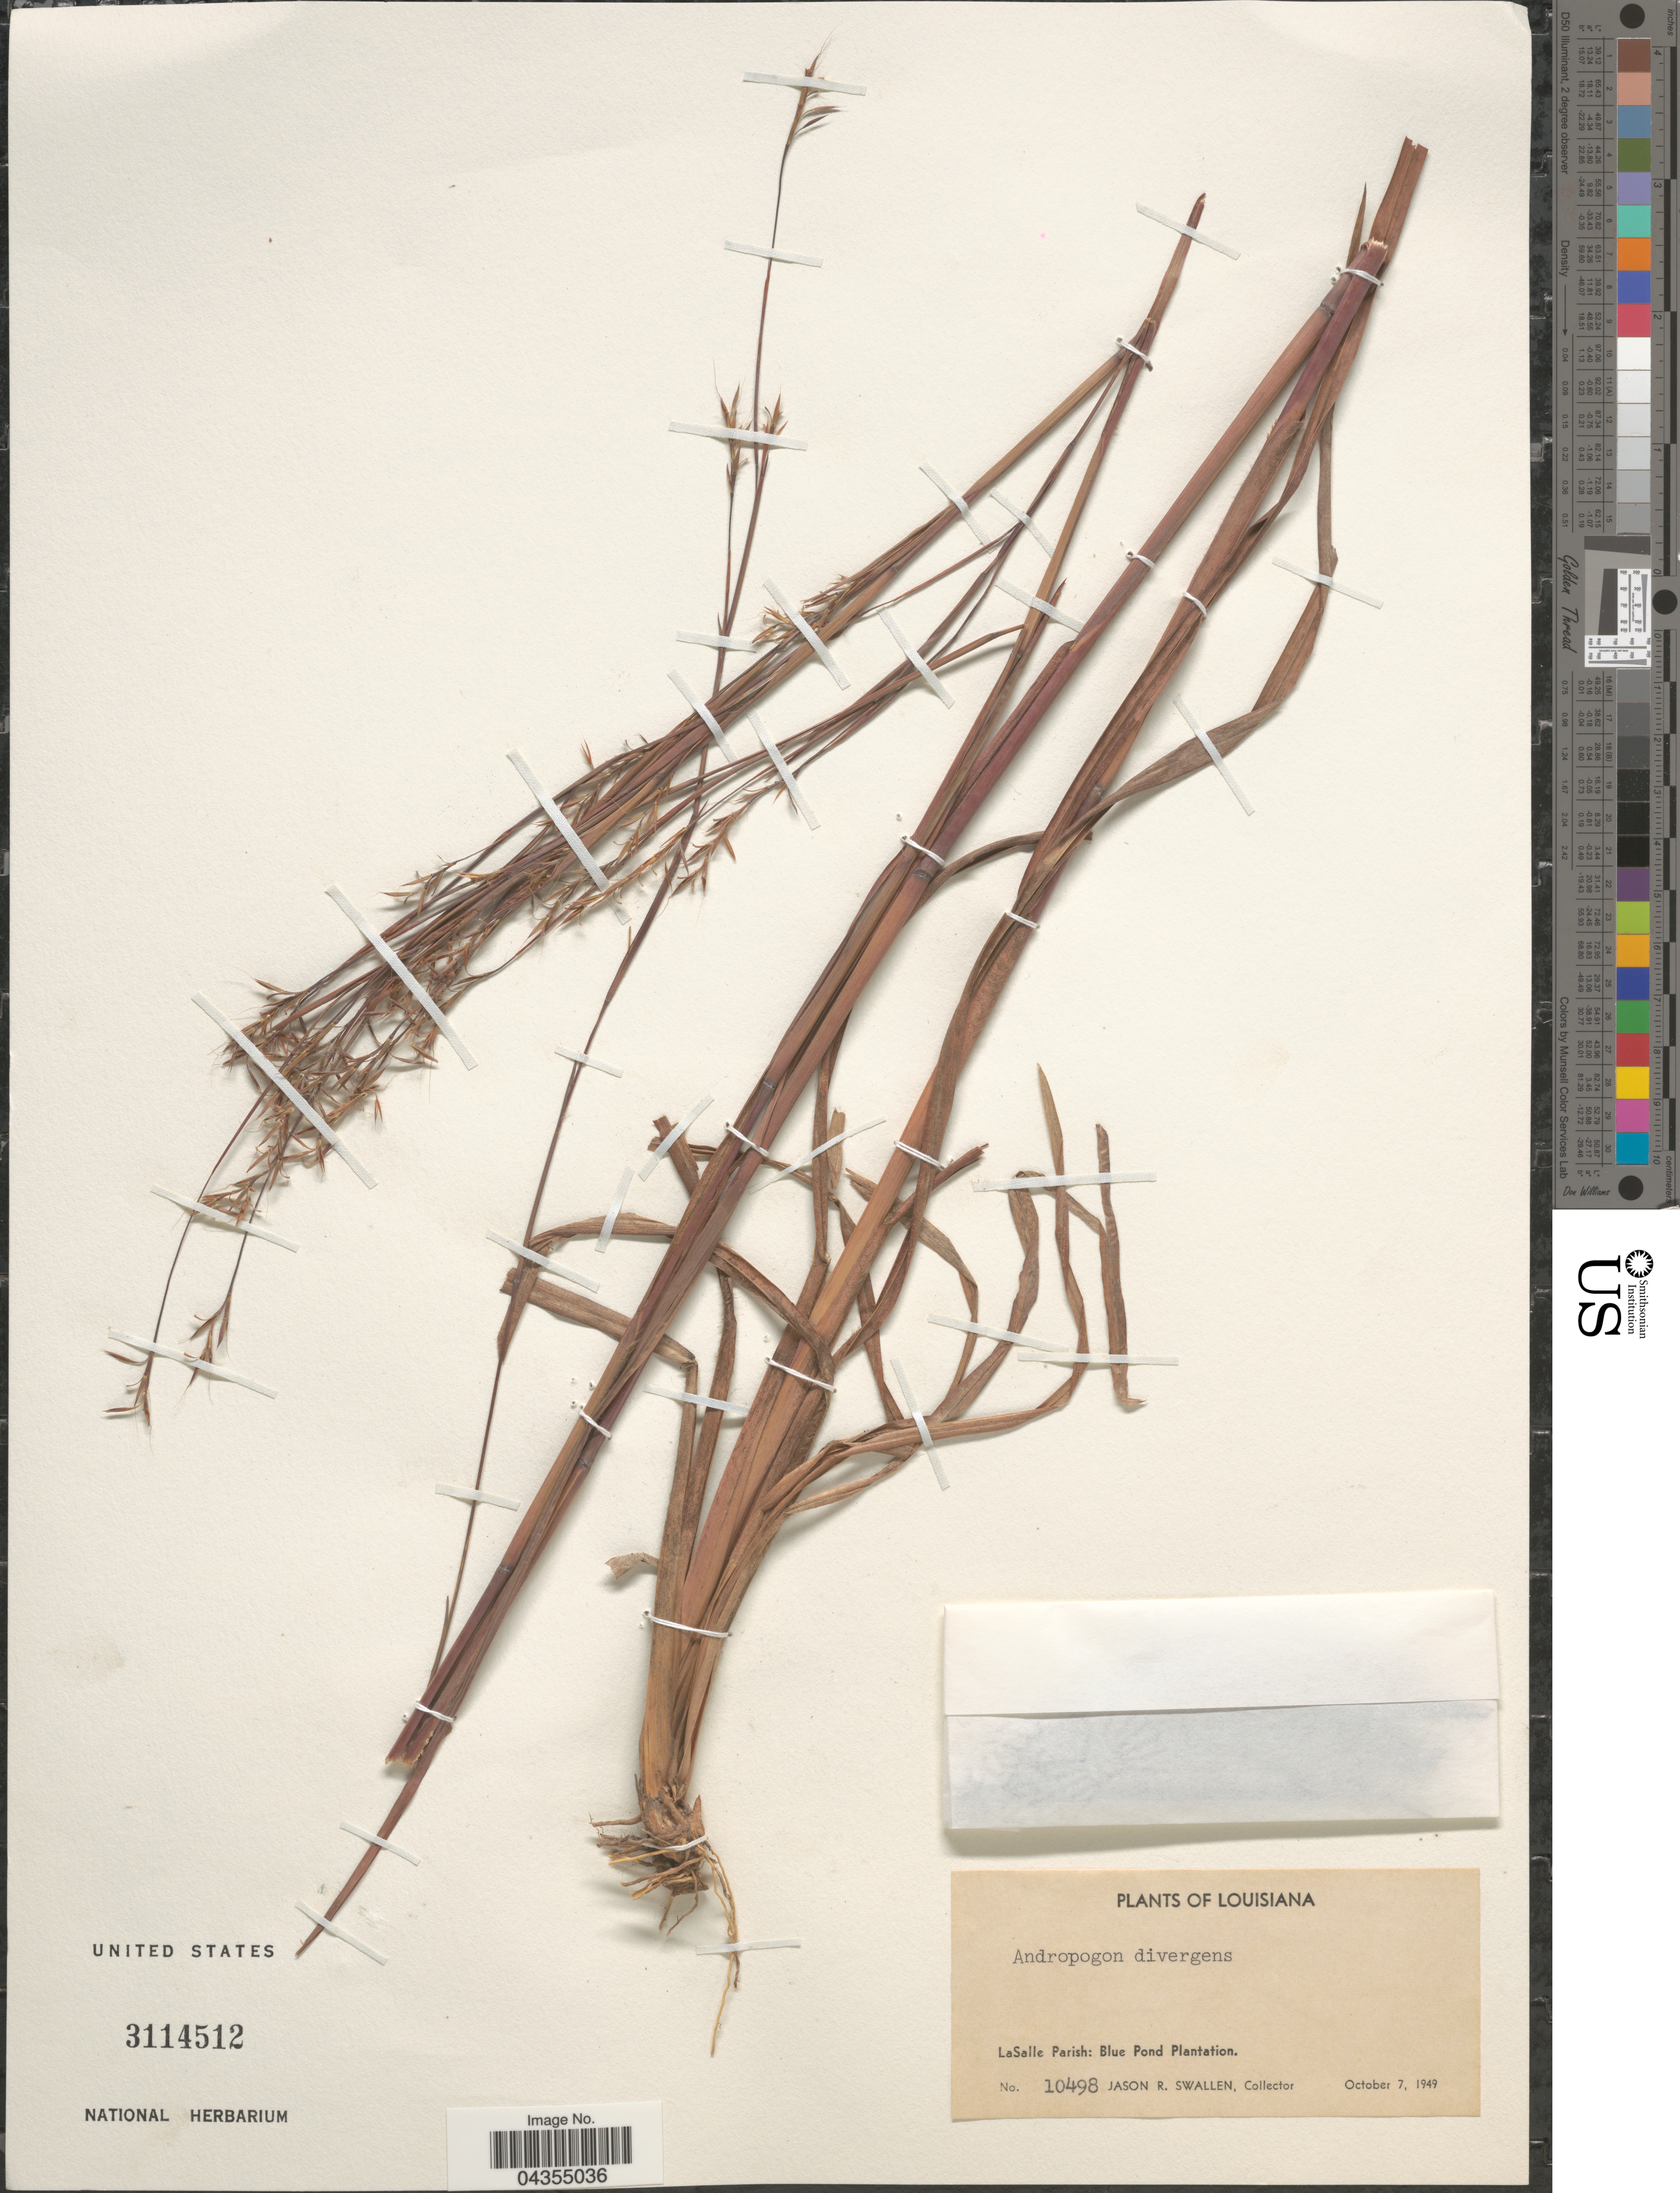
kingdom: Plantae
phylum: Tracheophyta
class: Liliopsida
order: Poales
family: Poaceae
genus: Schizachyrium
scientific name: Schizachyrium scoparium var. divergens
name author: (Hack.) Gould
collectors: J. R. Swallen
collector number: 10498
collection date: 1949-10-07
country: United States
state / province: Louisiana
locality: LaSalle Parish: Blue Pond Plantation.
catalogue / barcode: US 3114512